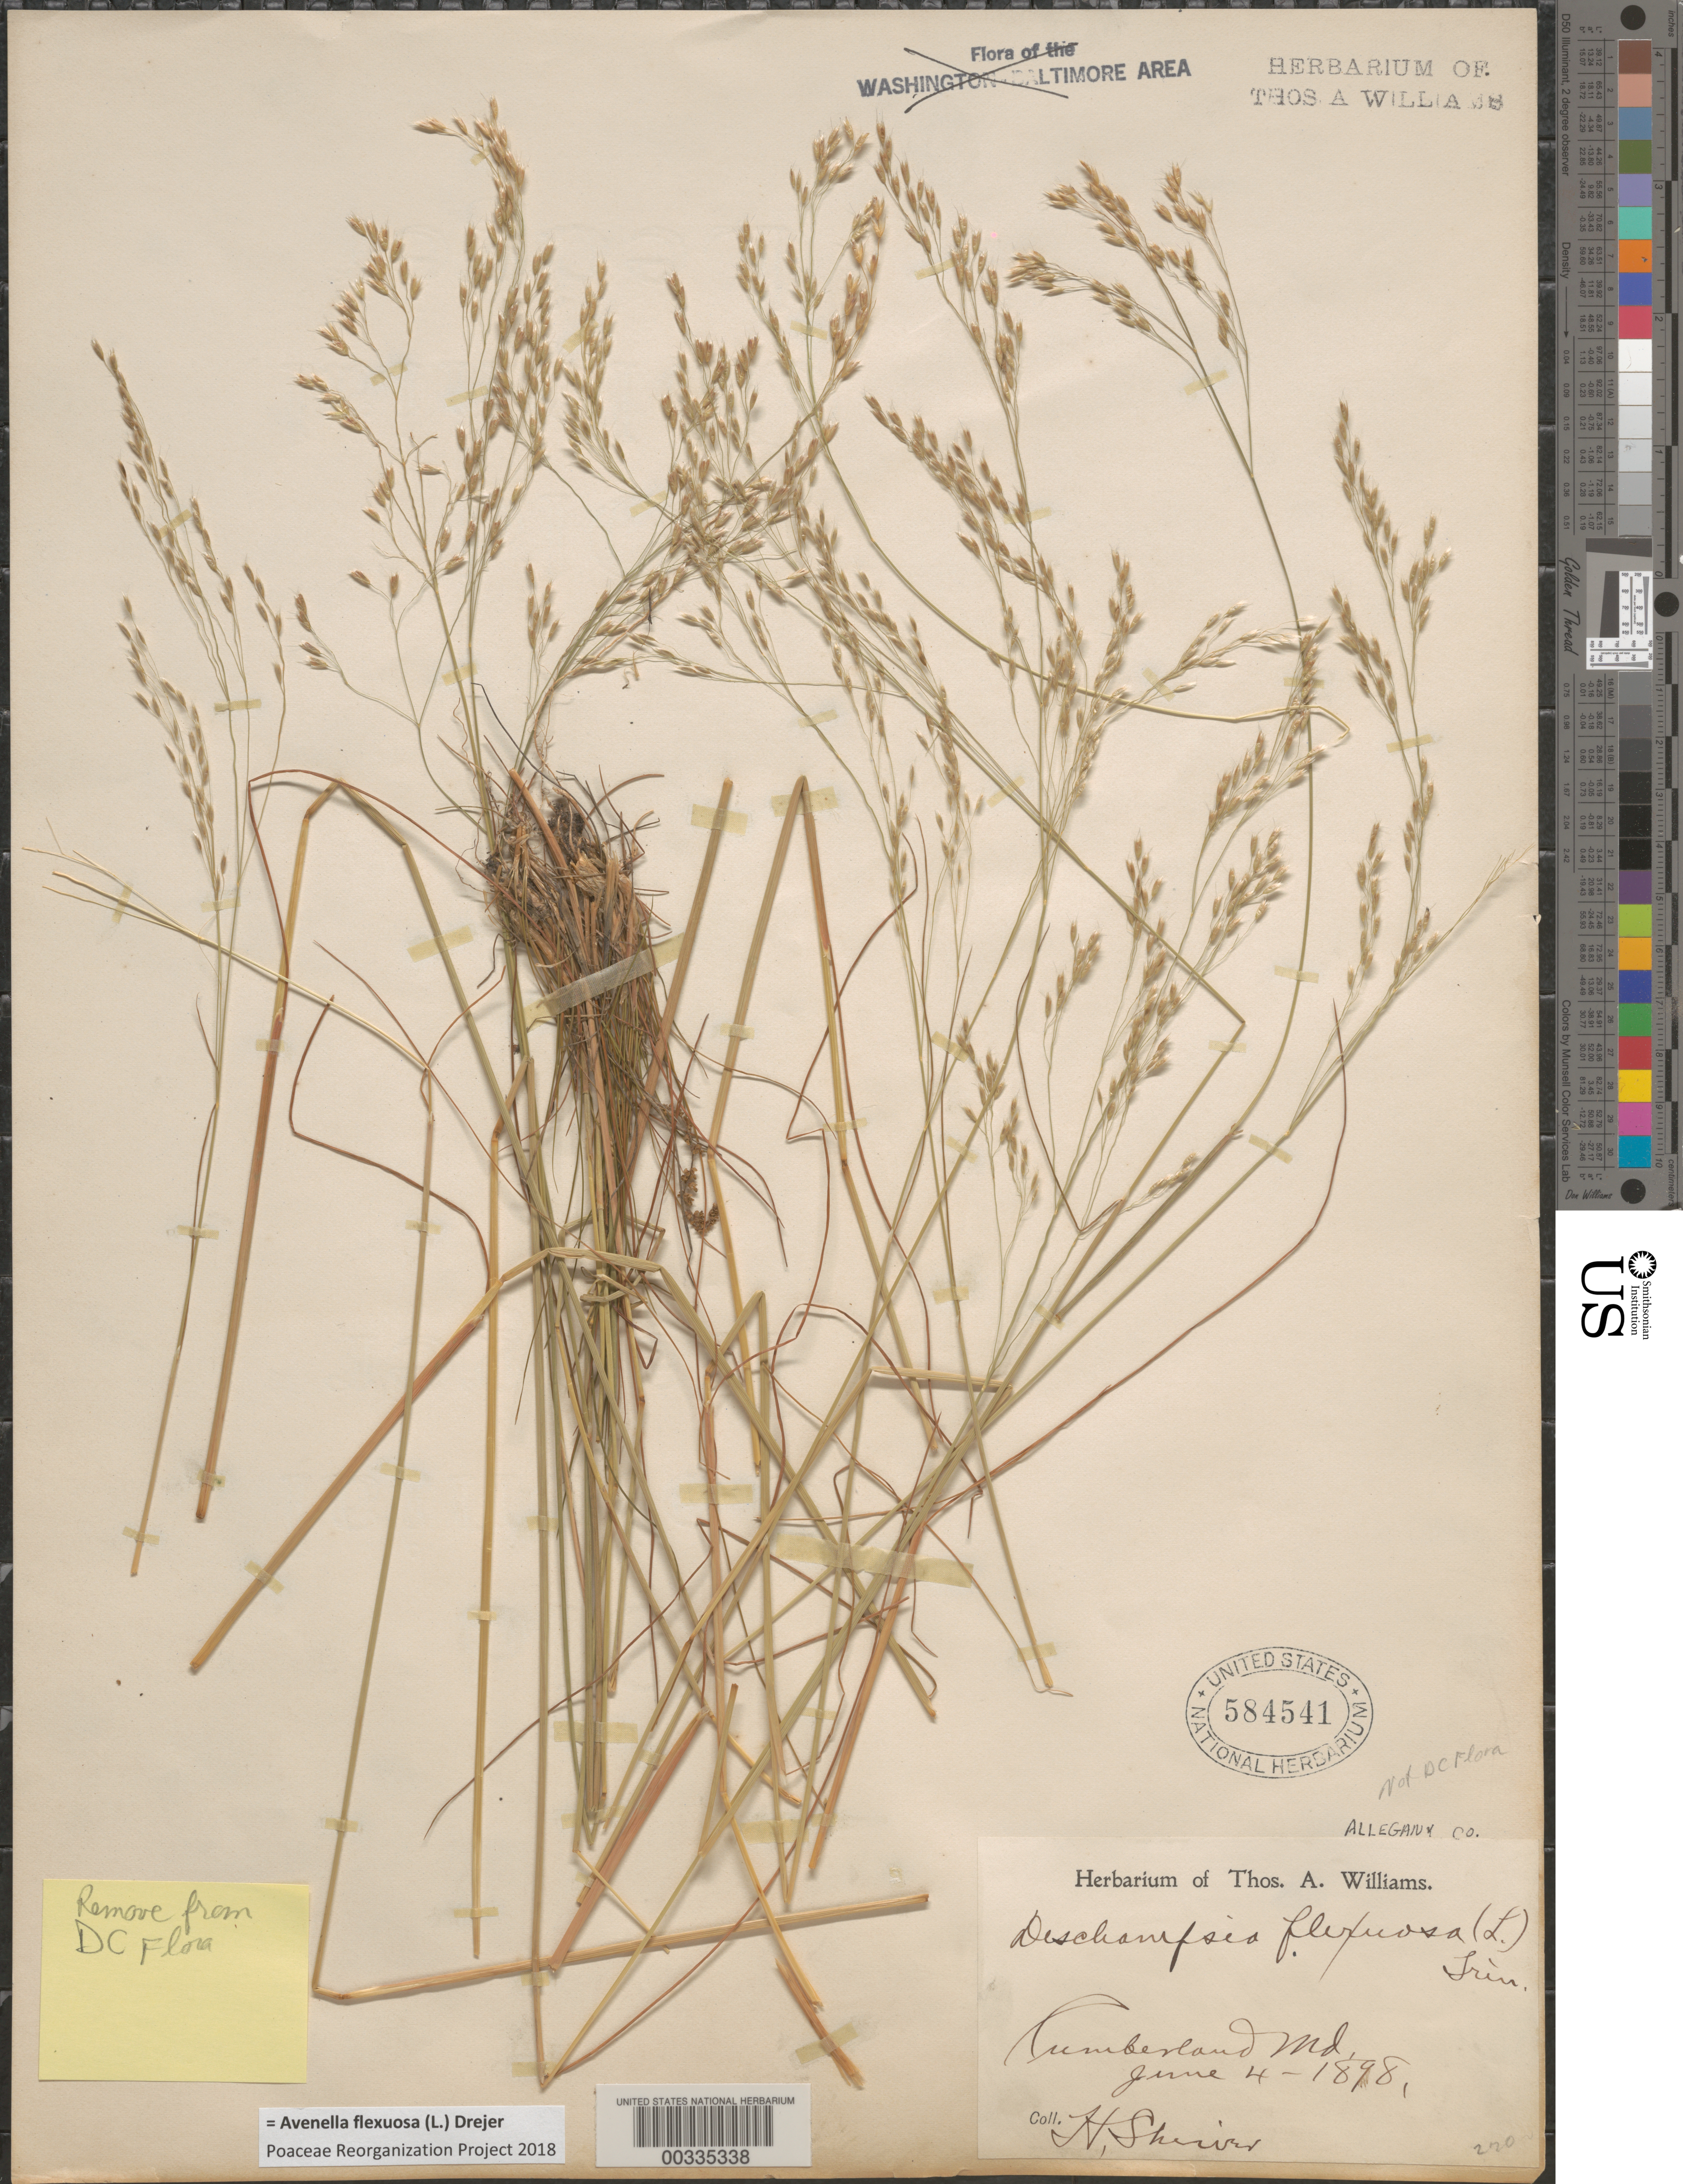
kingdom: Plantae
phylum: Tracheophyta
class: Liliopsida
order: Poales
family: Poaceae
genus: Avenella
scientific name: Avenella flexuosa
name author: (L.) Drejer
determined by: Poaceae Reorganization Project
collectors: F. L. Scribner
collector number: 270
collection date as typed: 04 Jun 1898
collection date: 1898-06-04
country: United States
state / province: Maryland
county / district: Allegany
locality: Cumberland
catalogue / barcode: US 584541